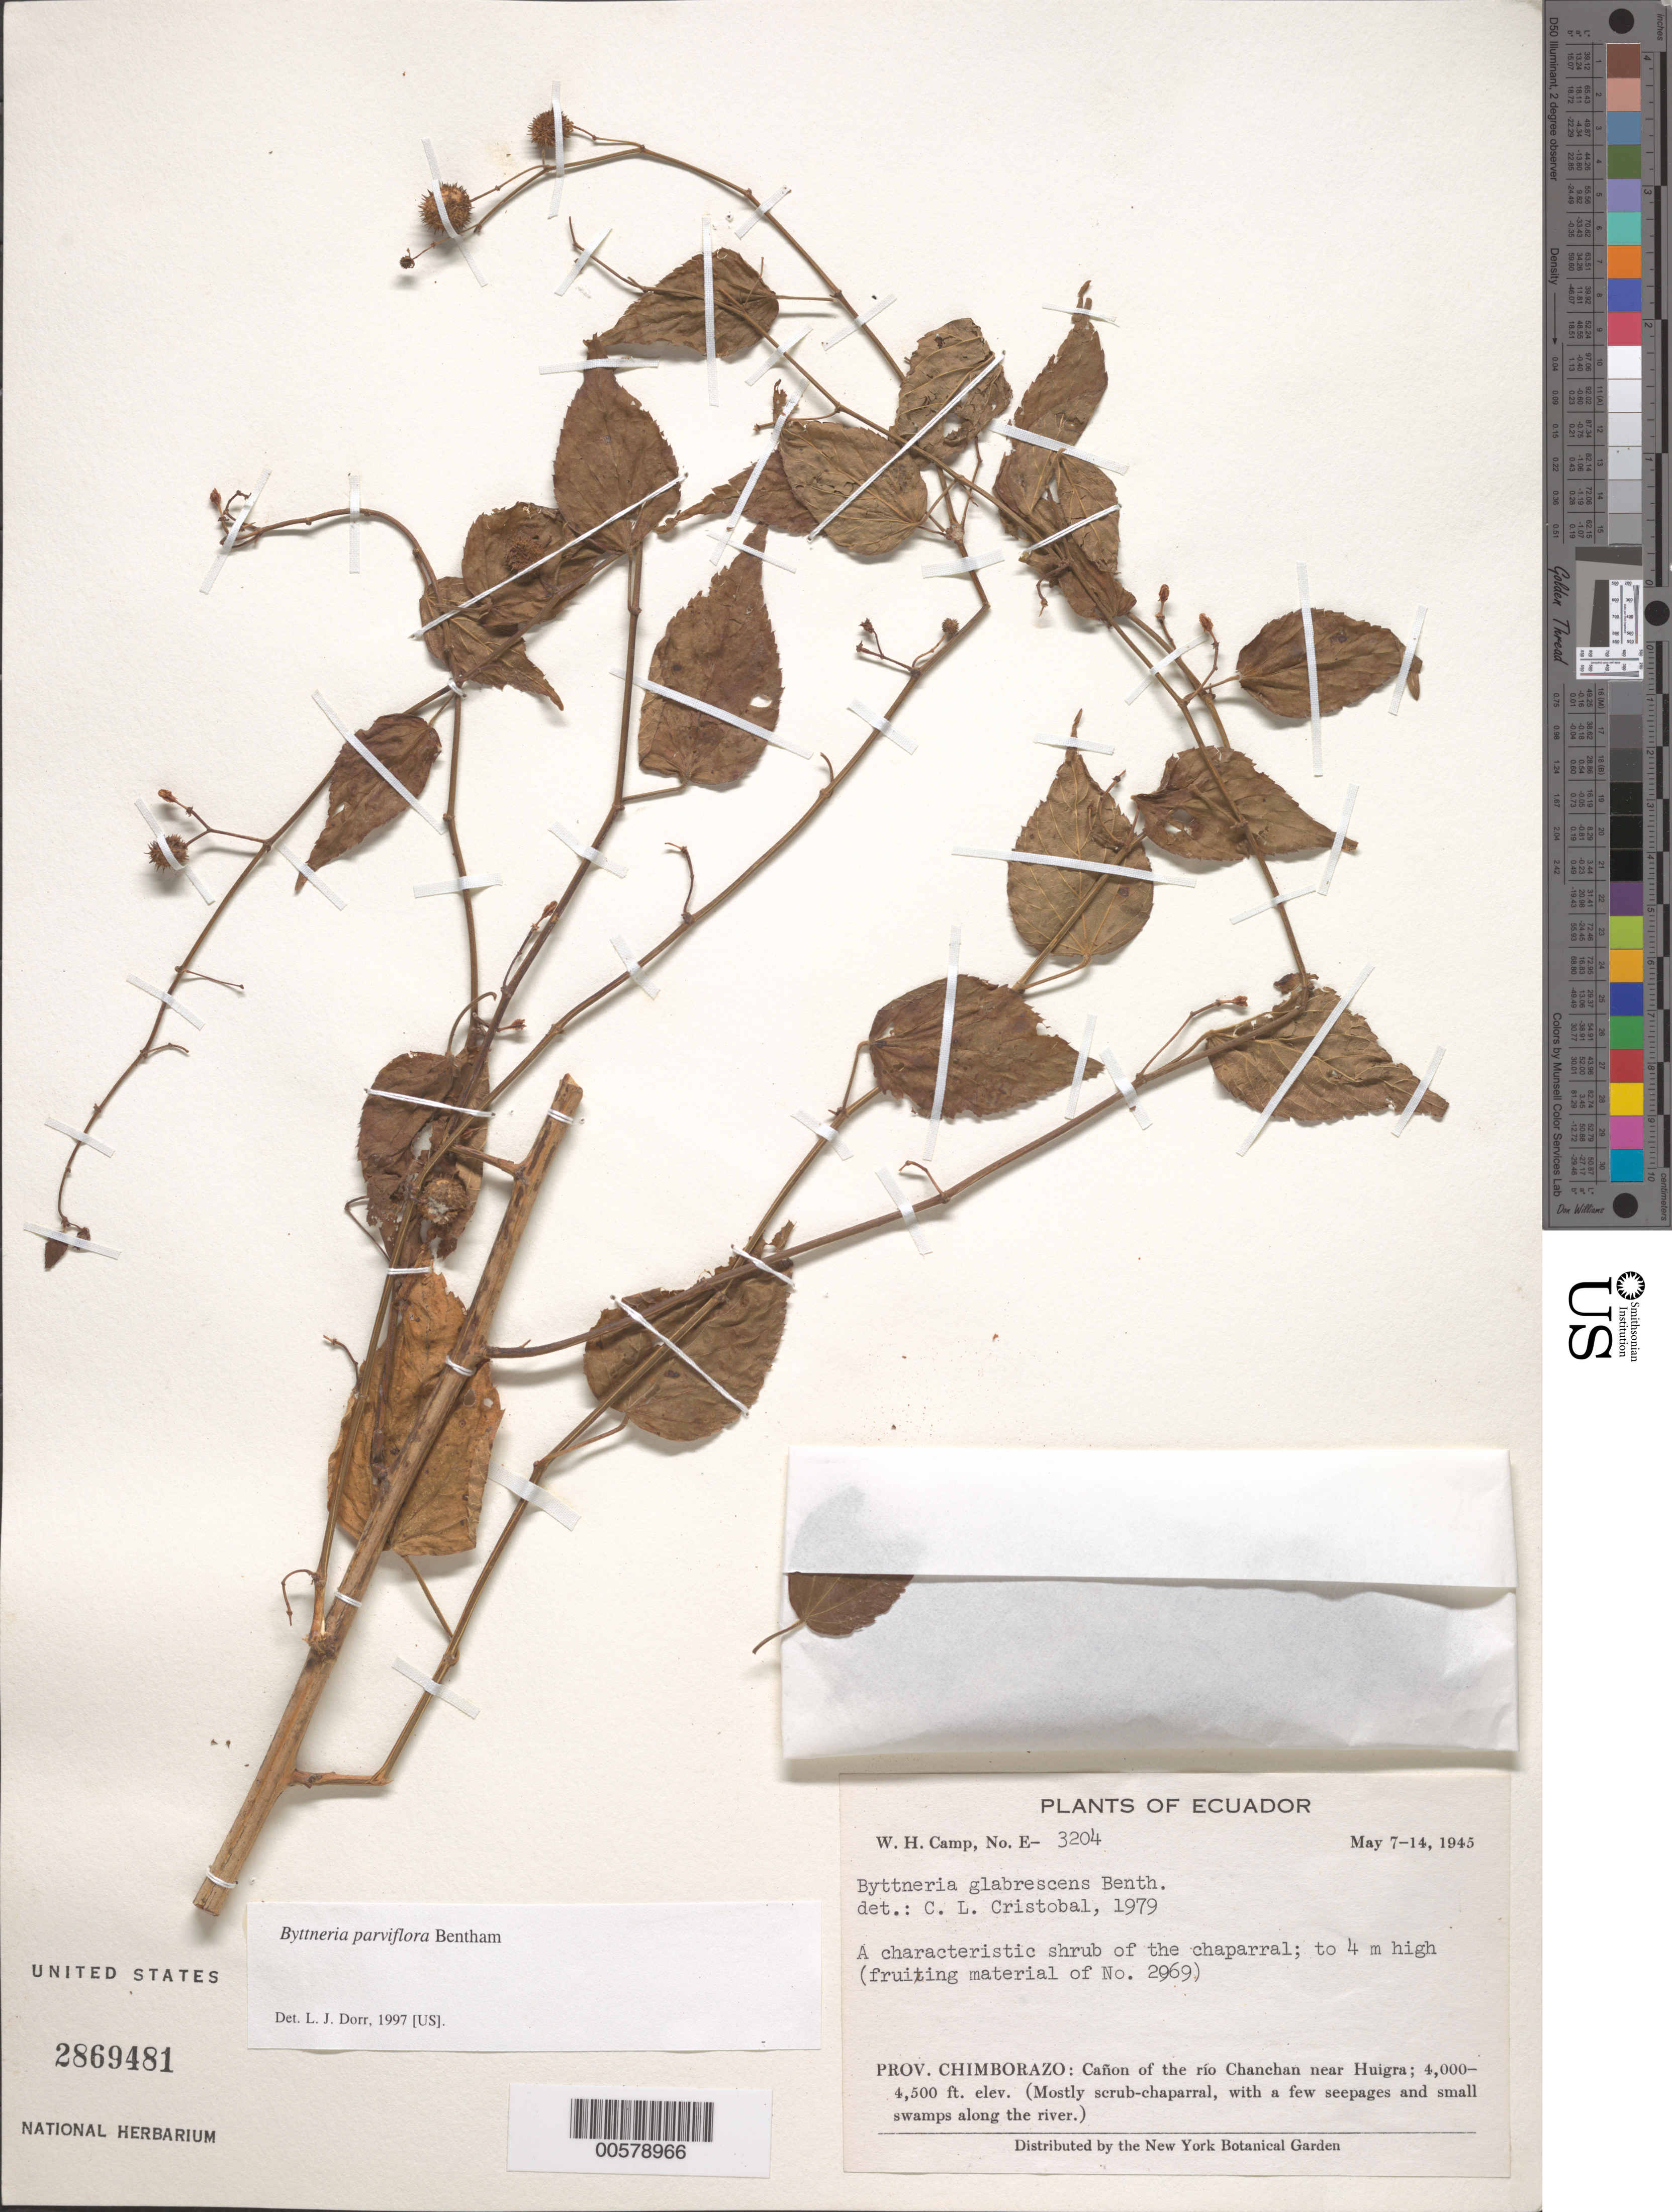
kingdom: Plantae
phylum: Tracheophyta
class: Magnoliopsida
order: Malvales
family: Malvaceae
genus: Byttneria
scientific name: Byttneria parviflora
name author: Benth.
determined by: Dorr, L. J., (BOT), Smithsonian Institution - National Museum of Natural History (UNITED STATES)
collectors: W. H. Camp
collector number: E-3204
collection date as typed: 07 May 1945 to 14 May 1945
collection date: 1945-05-07/1945-05-14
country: Ecuador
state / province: Chimborazo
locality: Cañon of the Río Chanchan near Huigra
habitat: Mostly chaparral, with a few seepages and small swamps along the river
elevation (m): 1219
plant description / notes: NY, S, US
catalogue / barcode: US 2869481